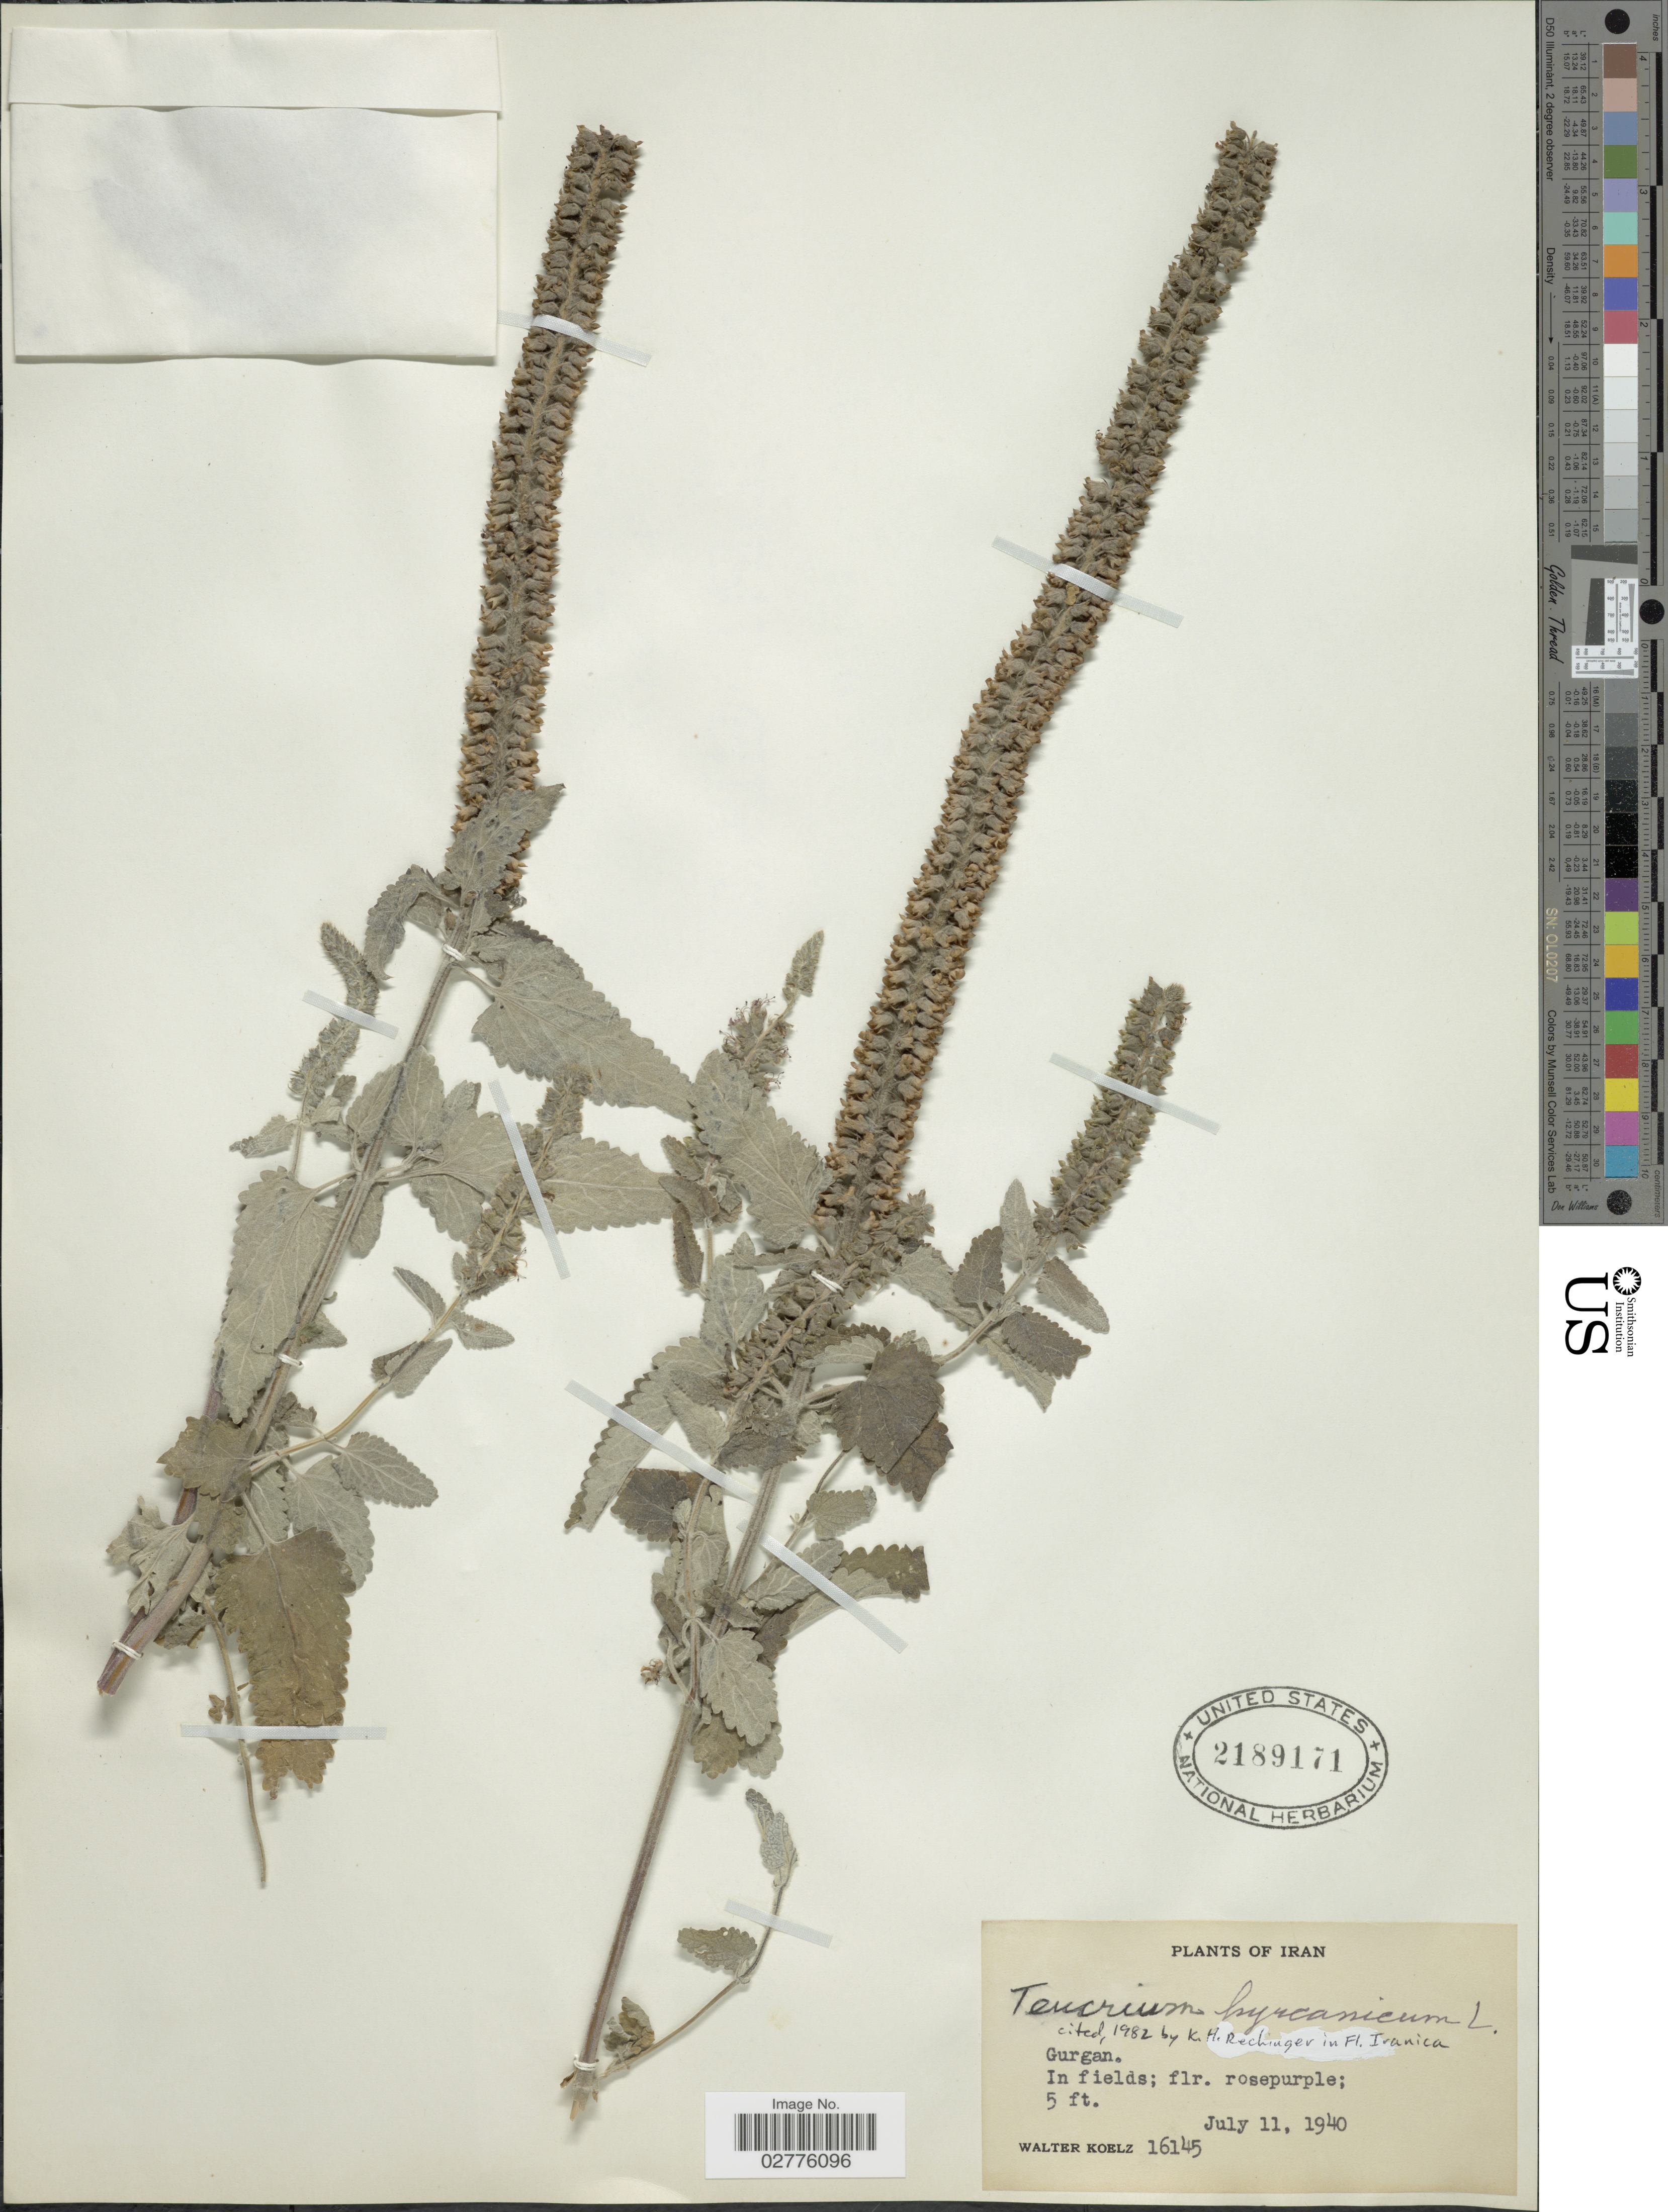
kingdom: Plantae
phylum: Tracheophyta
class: Magnoliopsida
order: Lamiales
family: Lamiaceae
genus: Teucrium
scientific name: Teucrium hyrcanicum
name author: Steud.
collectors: W. N. Koelz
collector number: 16145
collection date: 1940-07-11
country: Iran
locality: Gurgan.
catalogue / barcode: US 2189171